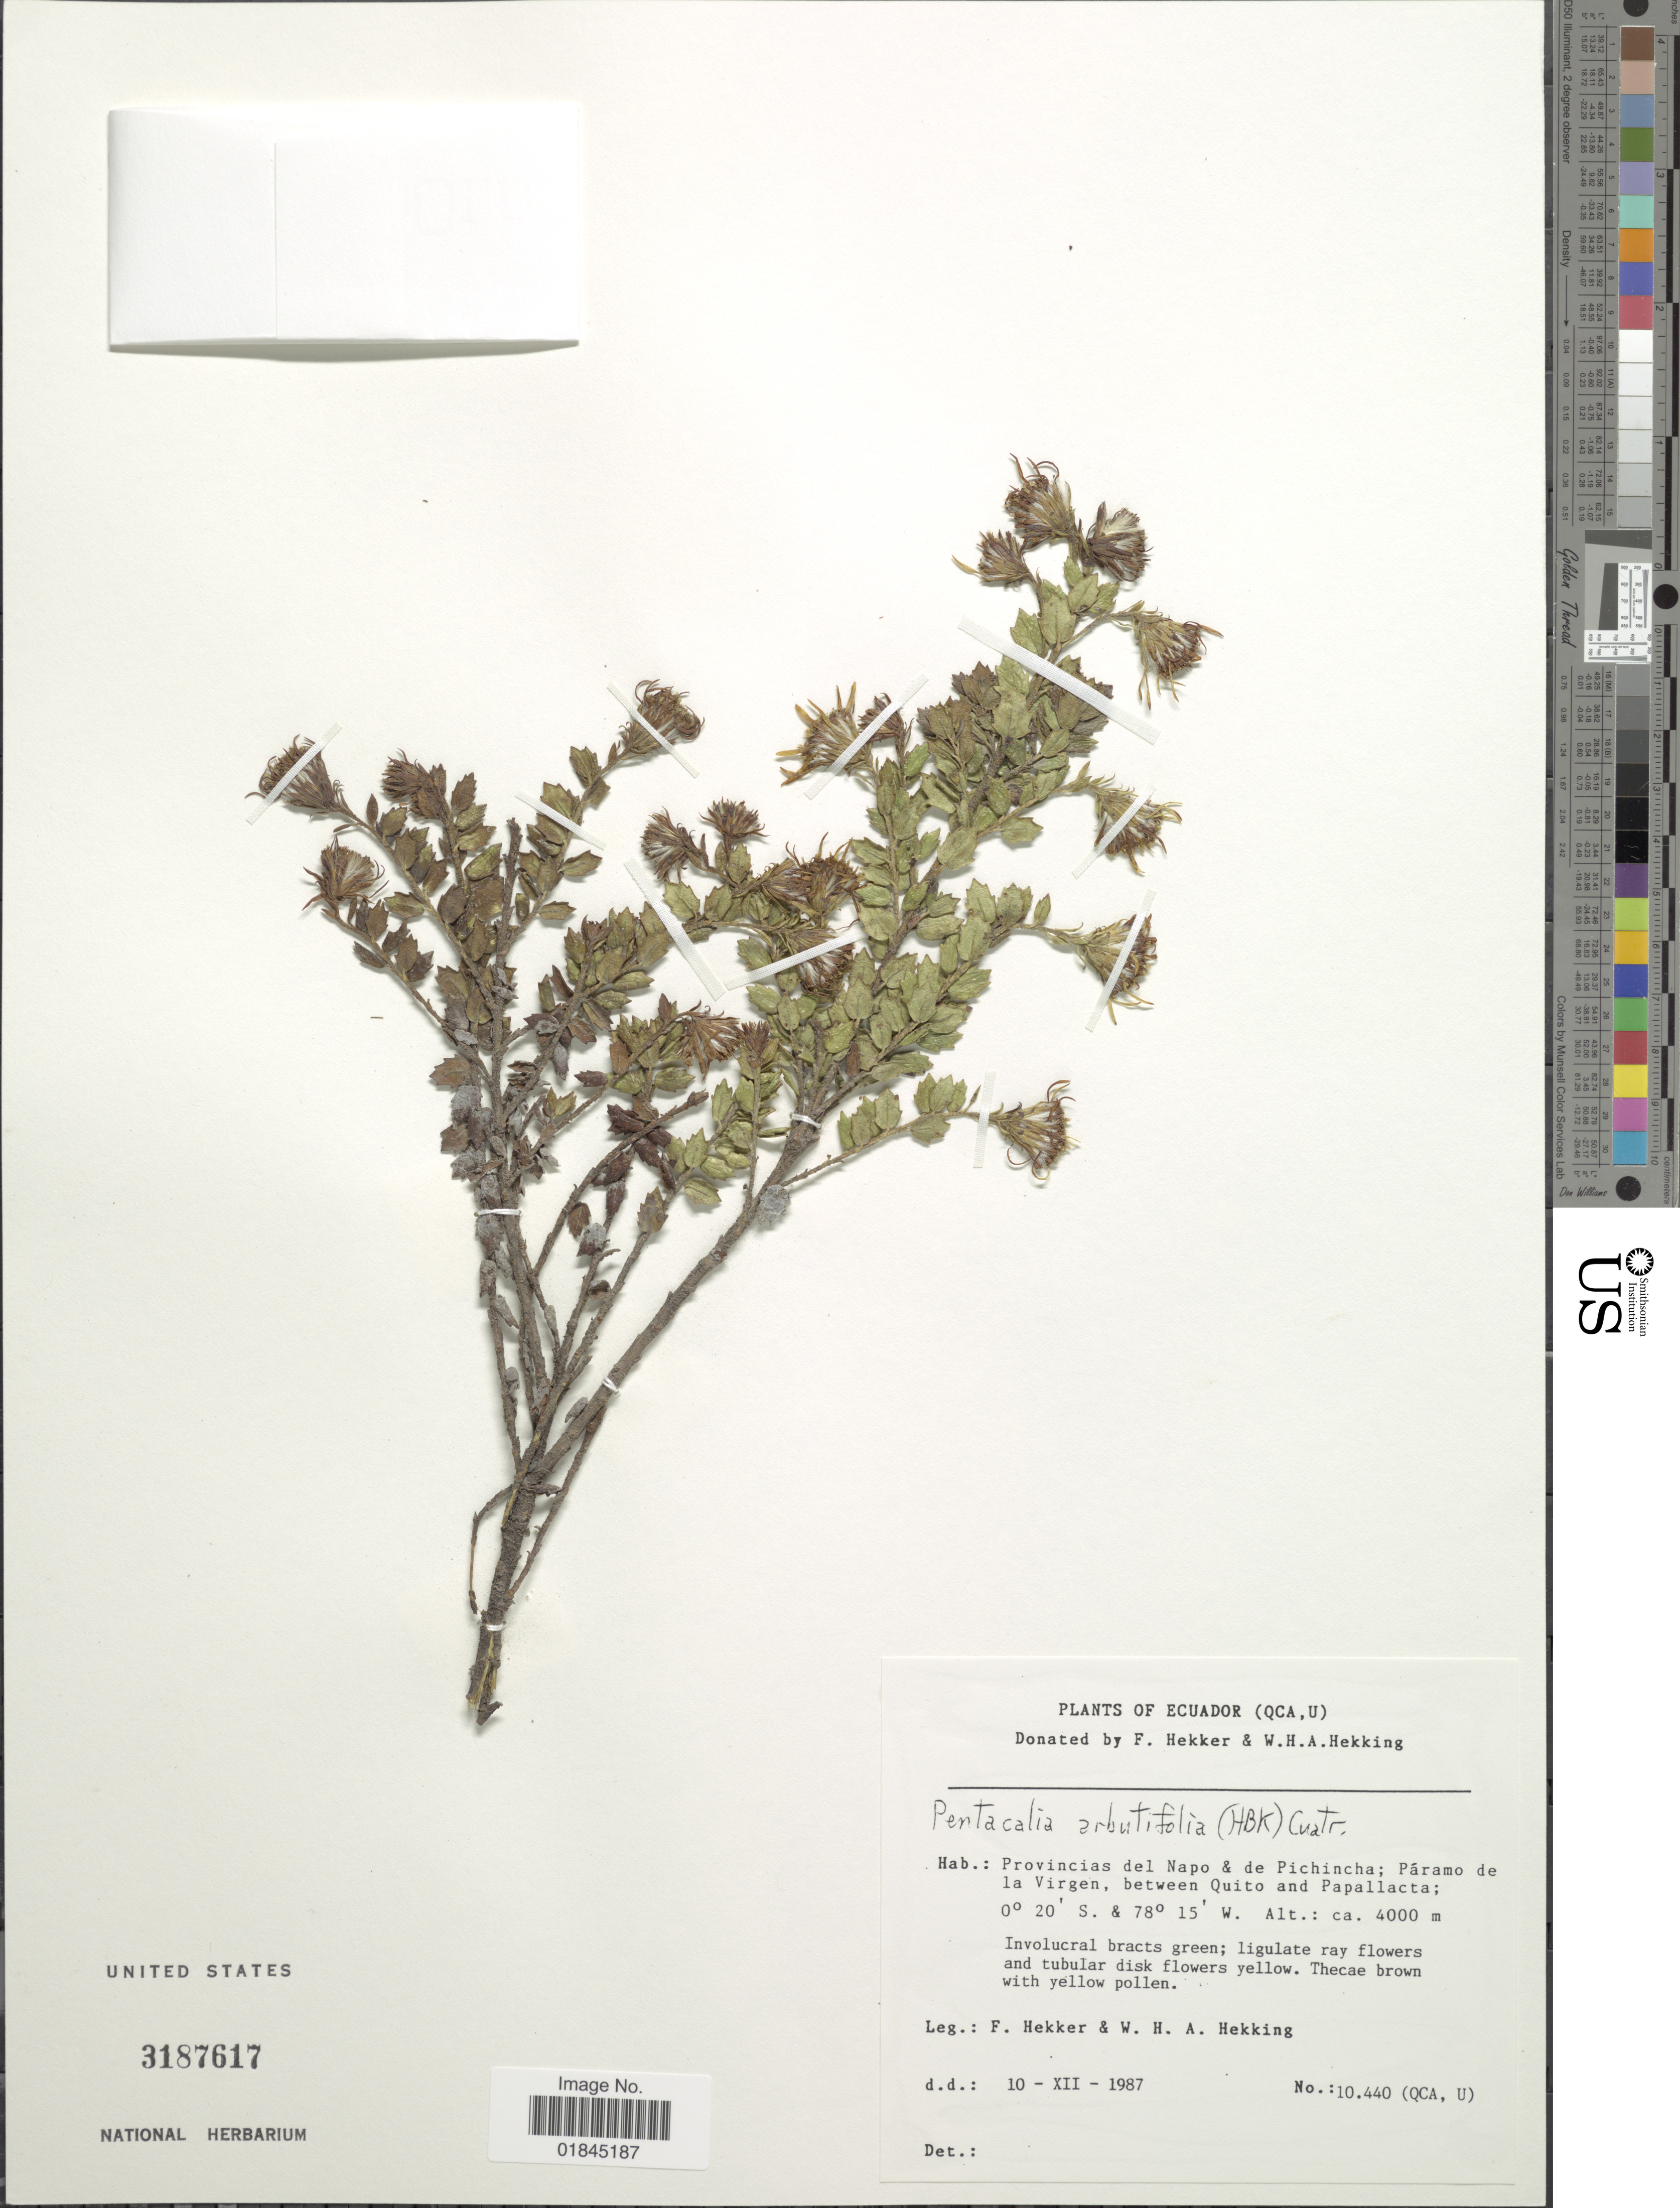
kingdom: Plantae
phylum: Tracheophyta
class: Magnoliopsida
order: Asterales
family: Asteraceae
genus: Pentacalia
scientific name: Pentacalia arbutifolia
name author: (Kunth) Cuatrec.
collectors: F. Hekker & W. H. A. Hekking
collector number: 10440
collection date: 1987-12-10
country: Ecuador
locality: Provincias del Napo & de Pichincha; Páramo de la Virgen, between Quito and Papallacta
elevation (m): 4000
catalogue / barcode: US 3187617